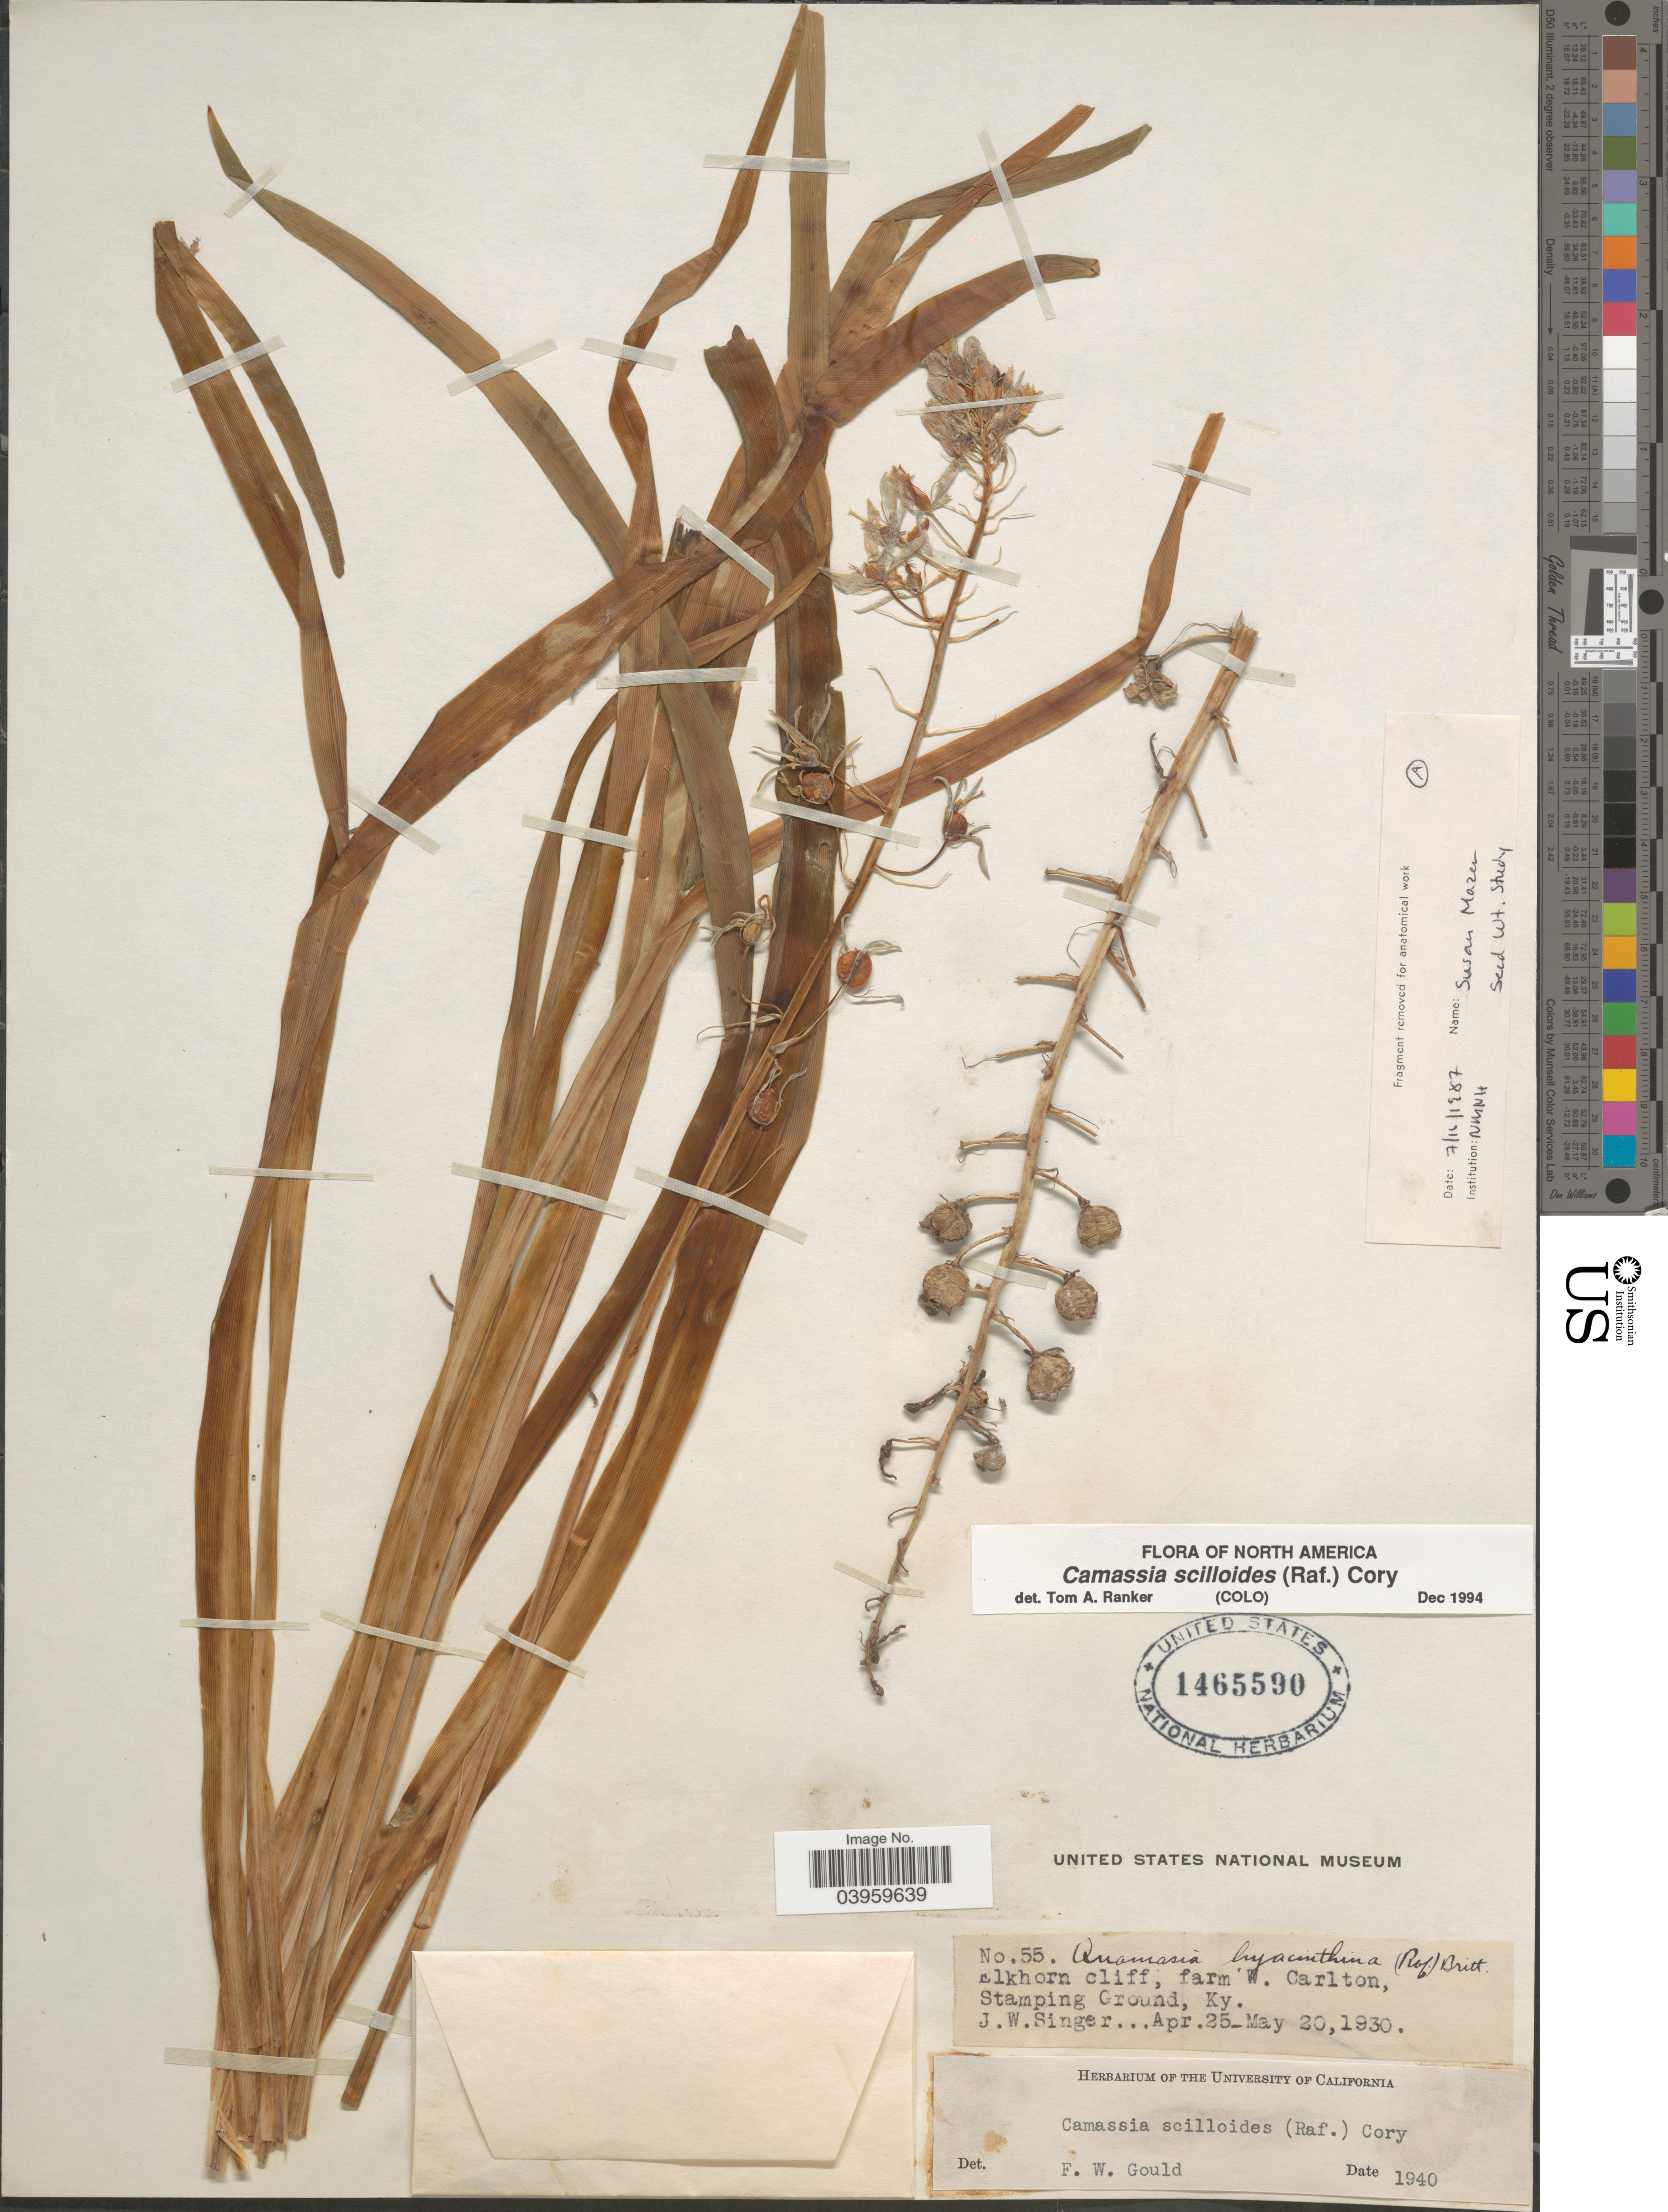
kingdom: Plantae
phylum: Tracheophyta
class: Liliopsida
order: Asparagales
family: Asparagaceae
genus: Camassia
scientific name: Camassia scilloides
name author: (Raf.) Cory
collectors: J. EW. Singer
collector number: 55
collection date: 1930-04-25/1930-05-20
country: United States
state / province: Kentucky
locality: Elkhorn cliff, farm W. Carlton, Stamping Ground.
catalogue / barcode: US 1465590